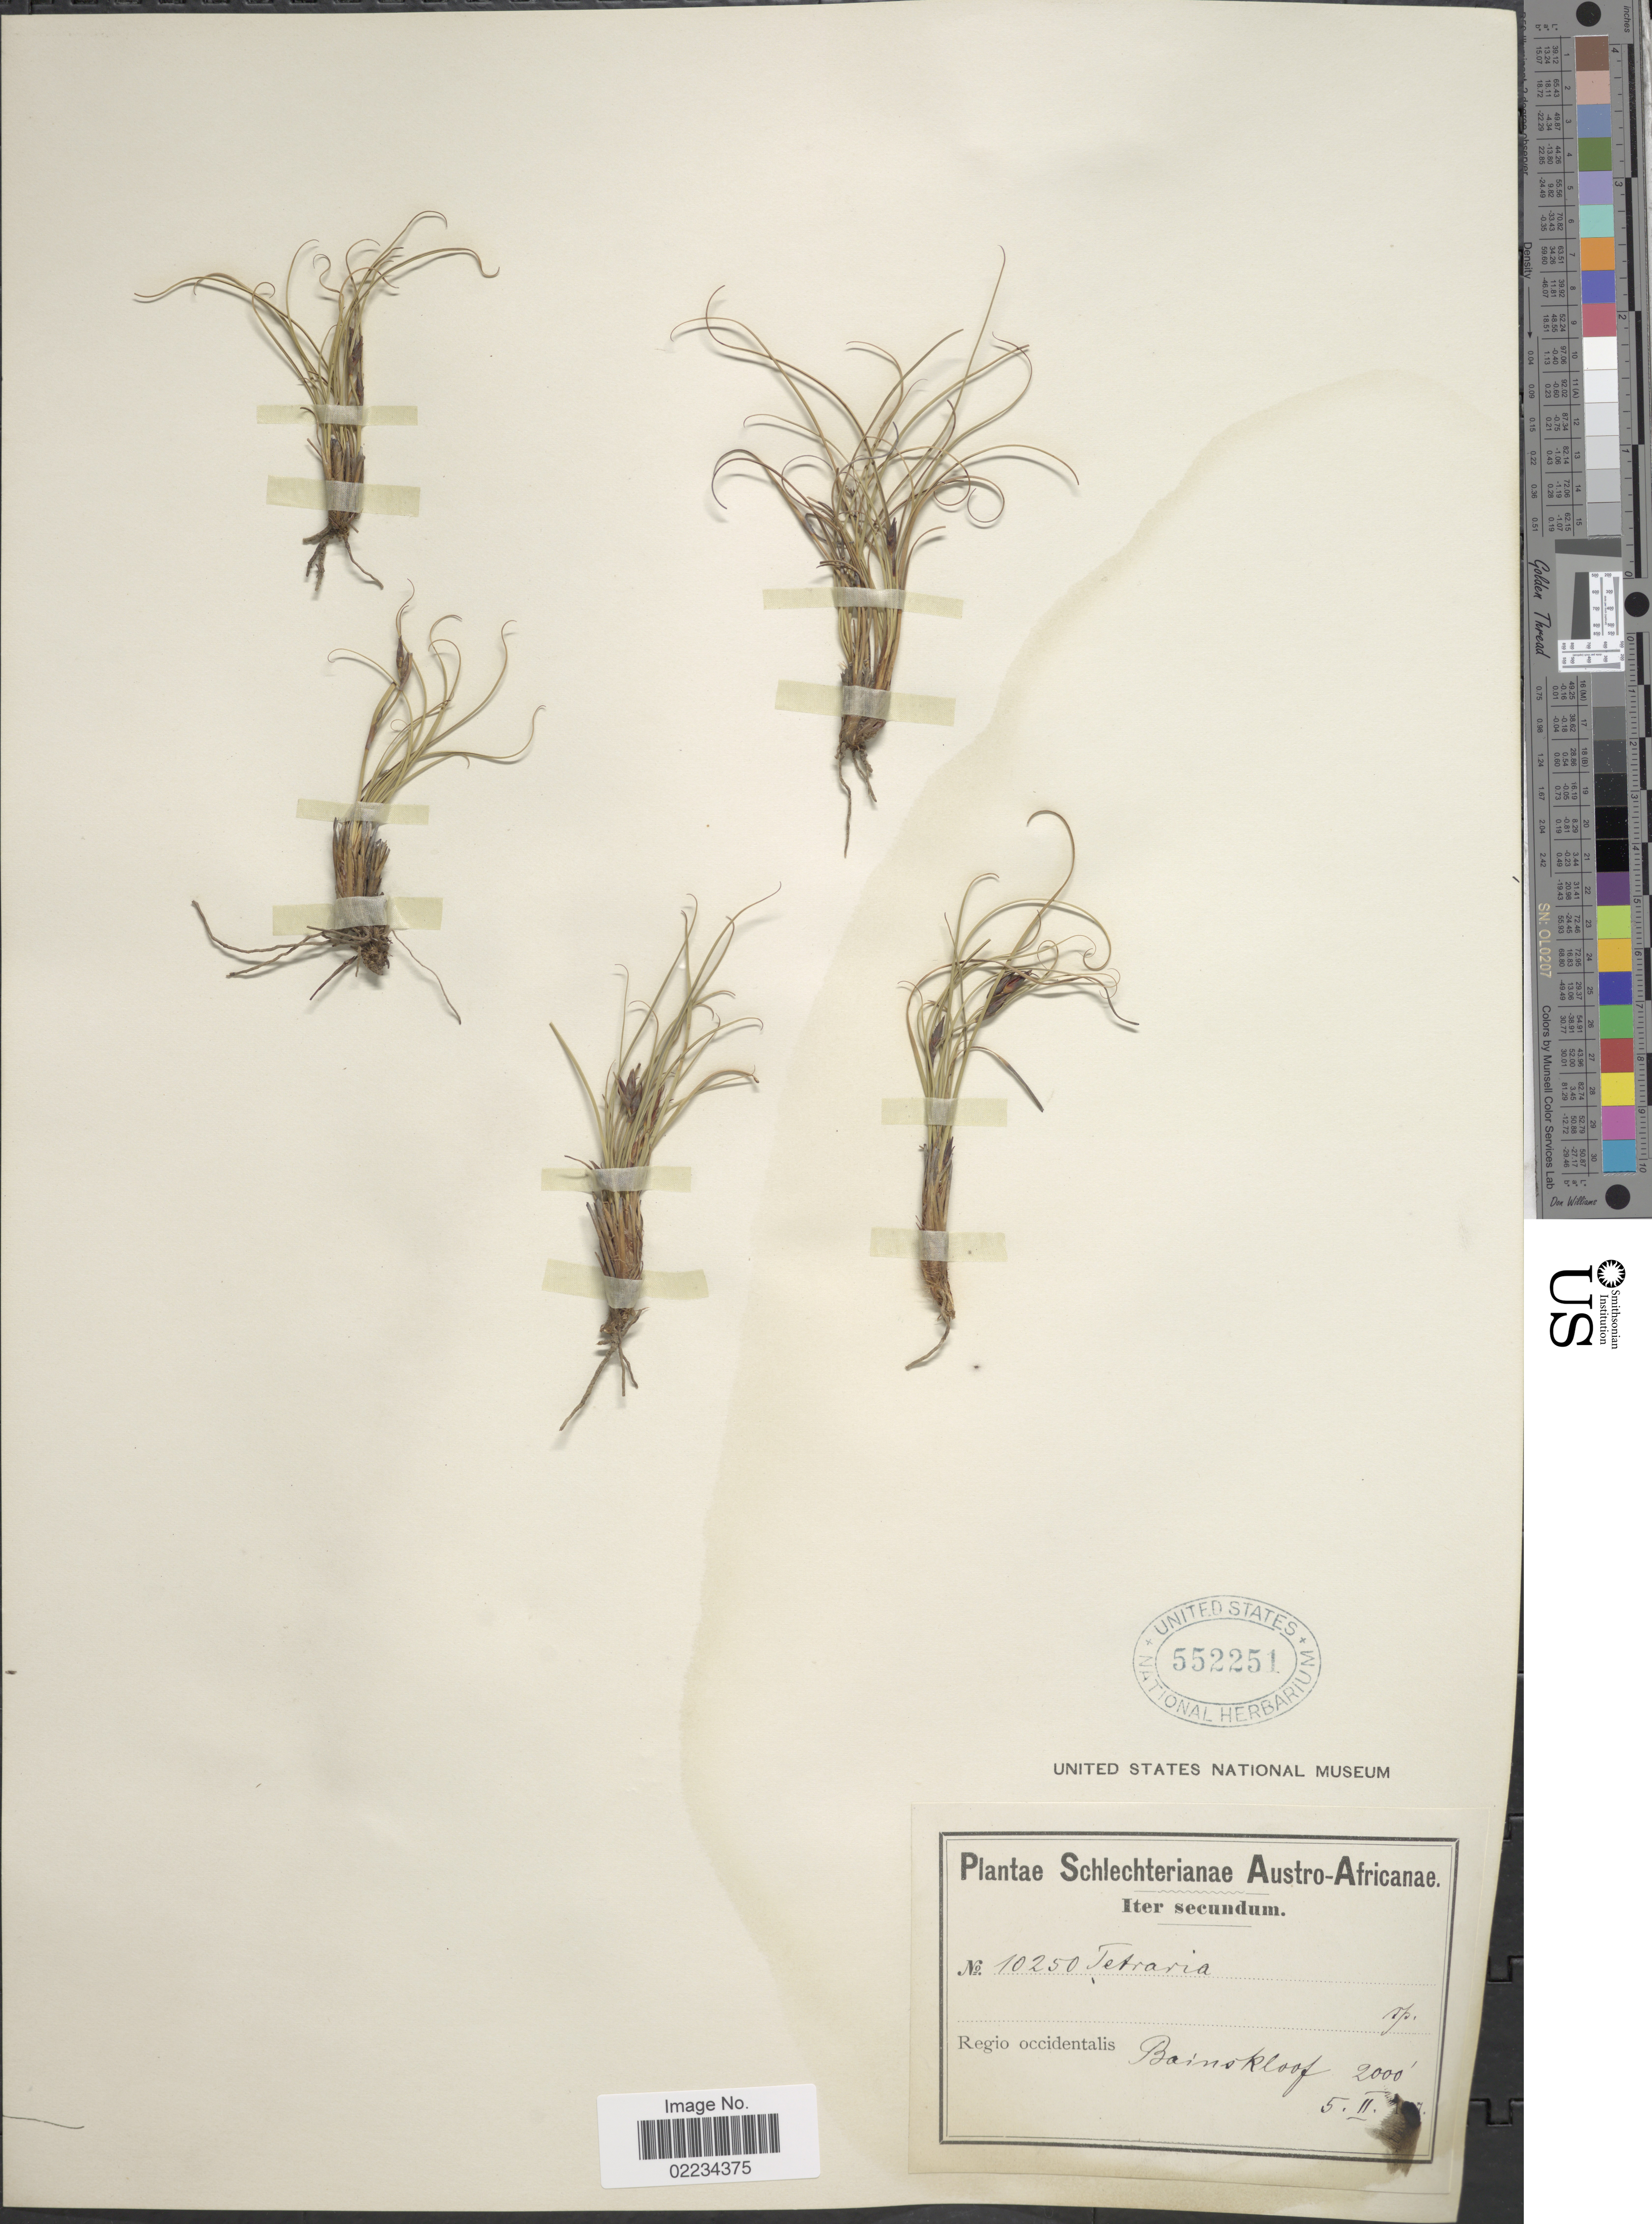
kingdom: Plantae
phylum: Tracheophyta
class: Liliopsida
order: Poales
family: Cyperaceae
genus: Tetraria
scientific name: Tetraria pubescens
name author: Schönland & Turrill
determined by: Strong, Mark T., (BOT), Smithsonian Institution - National Museum of Natural History (UNITED STATES)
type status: Isotype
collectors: Schlechter, --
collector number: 10250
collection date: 1897-02-05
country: South Africa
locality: Austro-Africanae, Iter secundum, Regio occidentalis Bainskloof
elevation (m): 610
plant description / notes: Potential type of Tetraria pubescens Schönland & Turrill. Specimen retrieved from general collection and stored at Type Register.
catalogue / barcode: US 552251